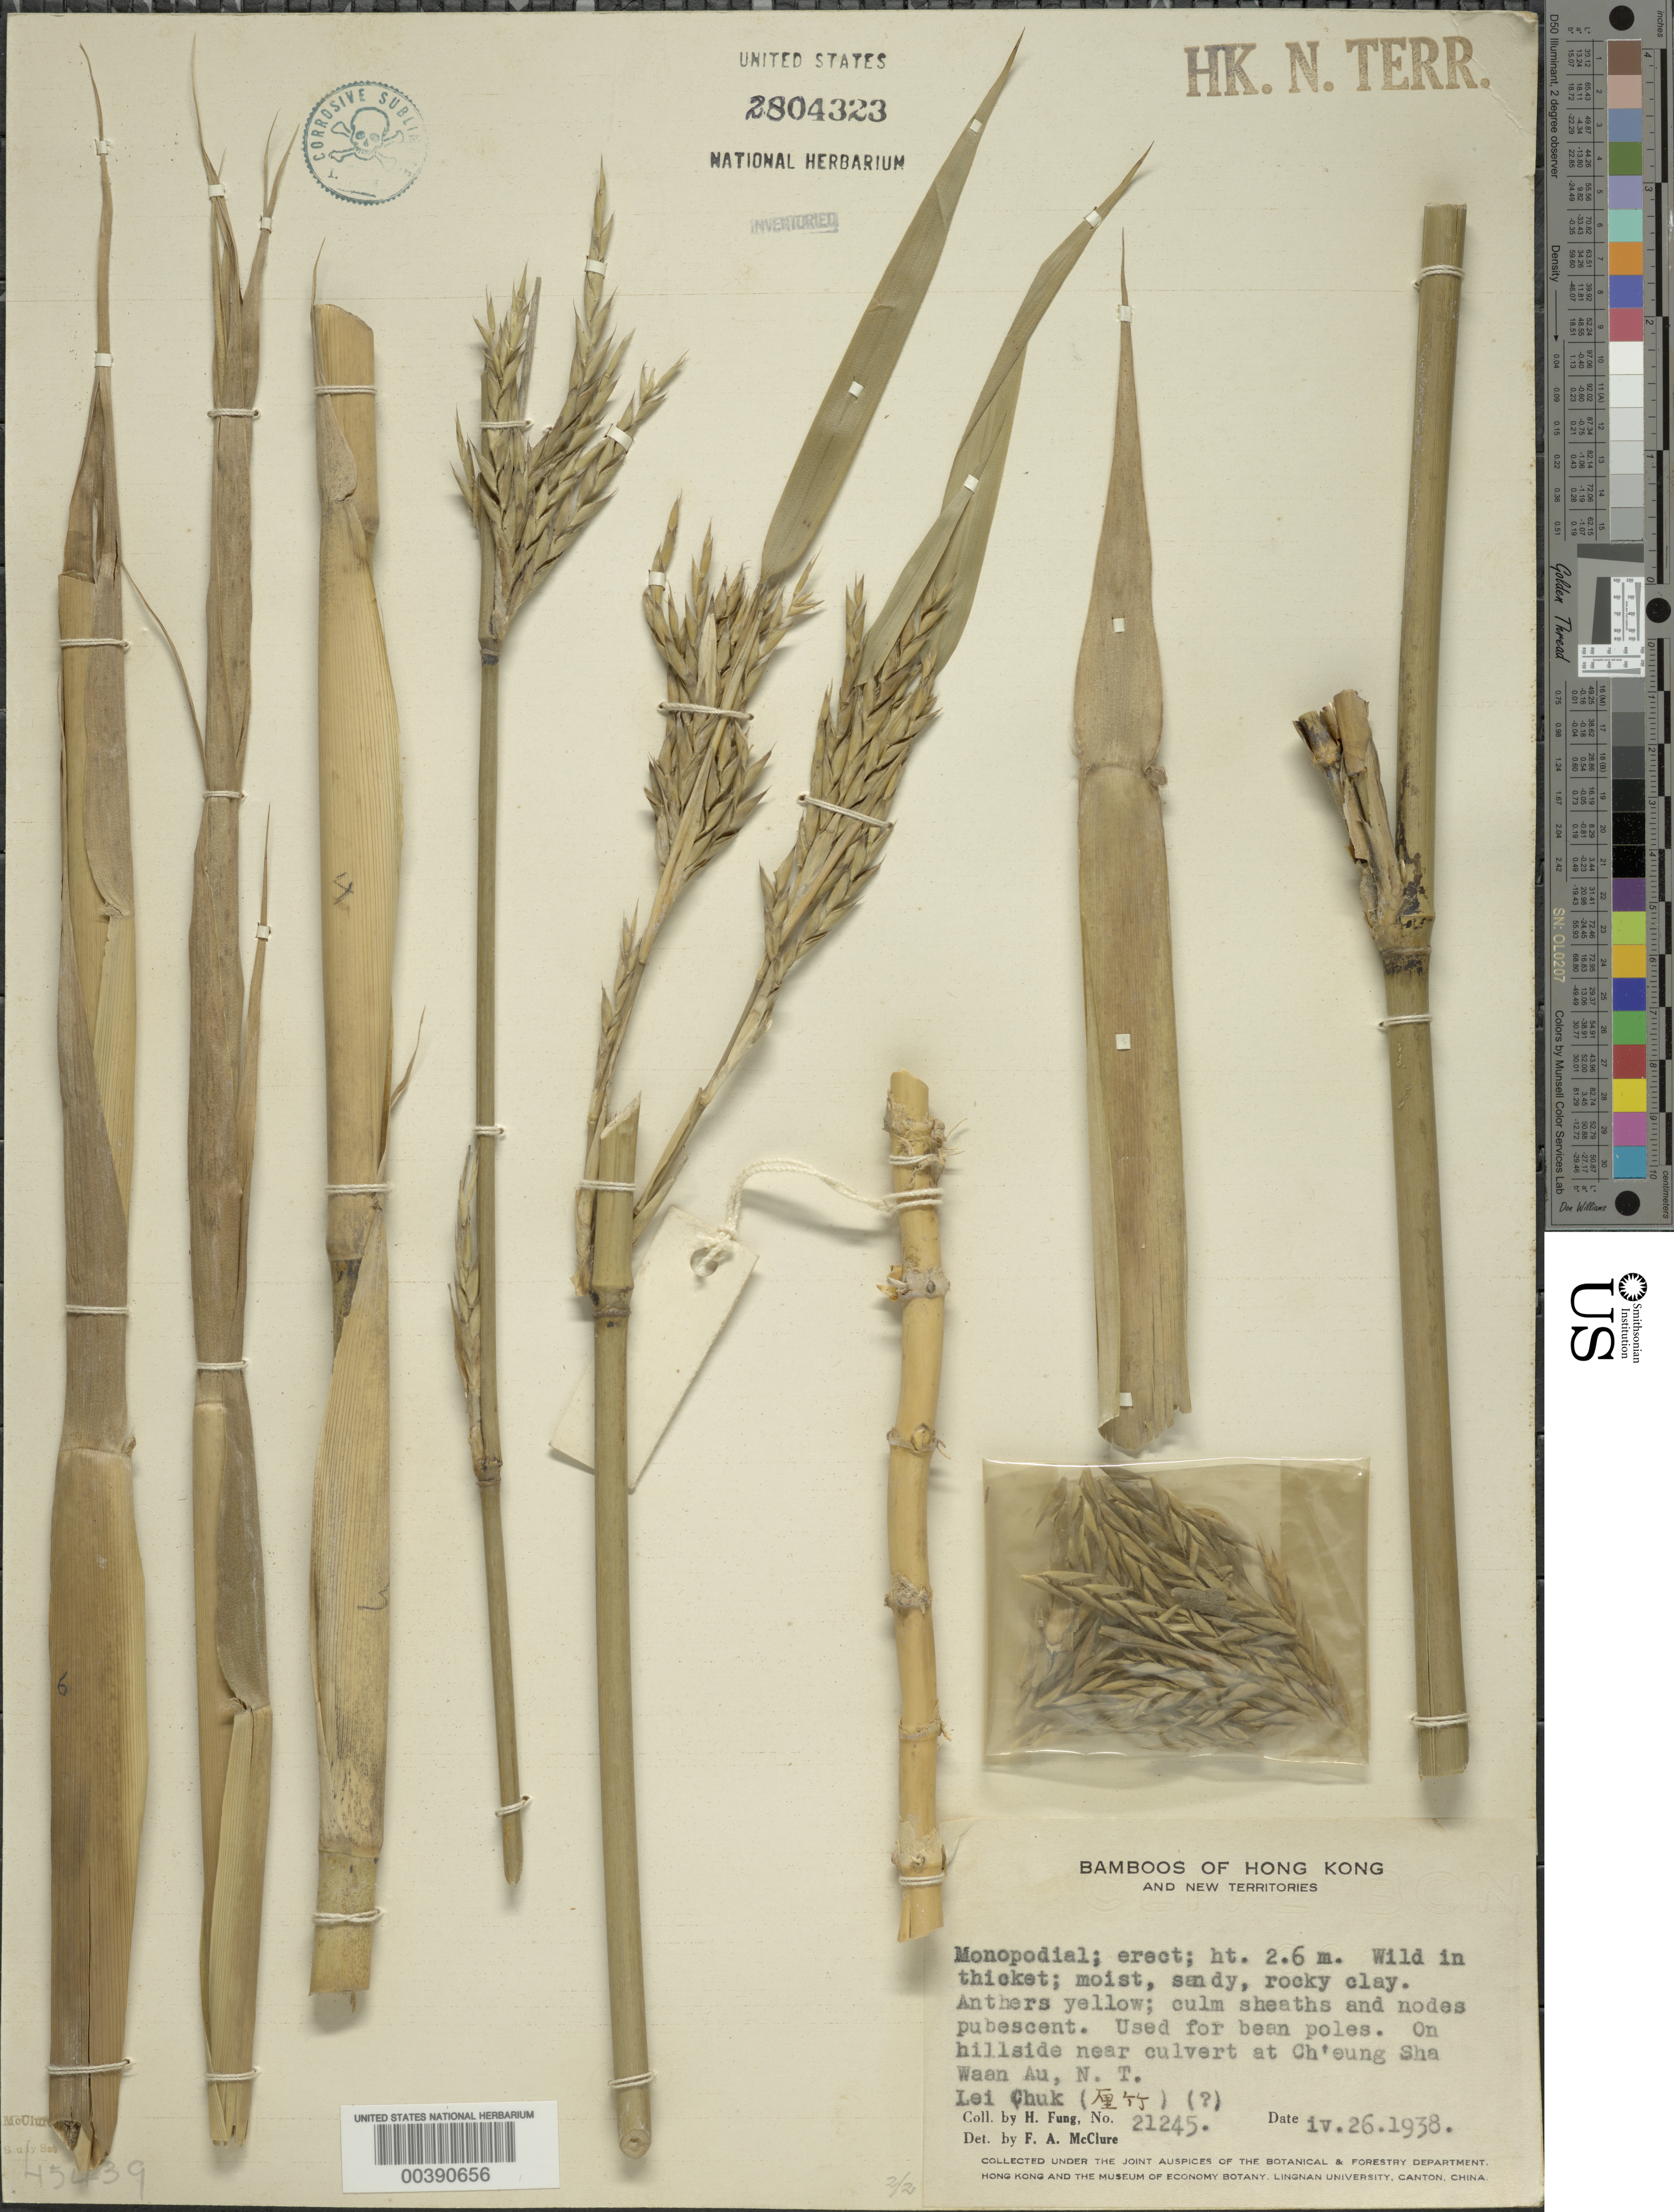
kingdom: Plantae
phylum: Tracheophyta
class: Liliopsida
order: Poales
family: Poaceae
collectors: H. L. Fung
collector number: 21245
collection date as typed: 26 Apr 1938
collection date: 1938-04-26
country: China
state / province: Hong Kong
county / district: New Territories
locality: Ch'eung sha waan au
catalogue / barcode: US 2804323